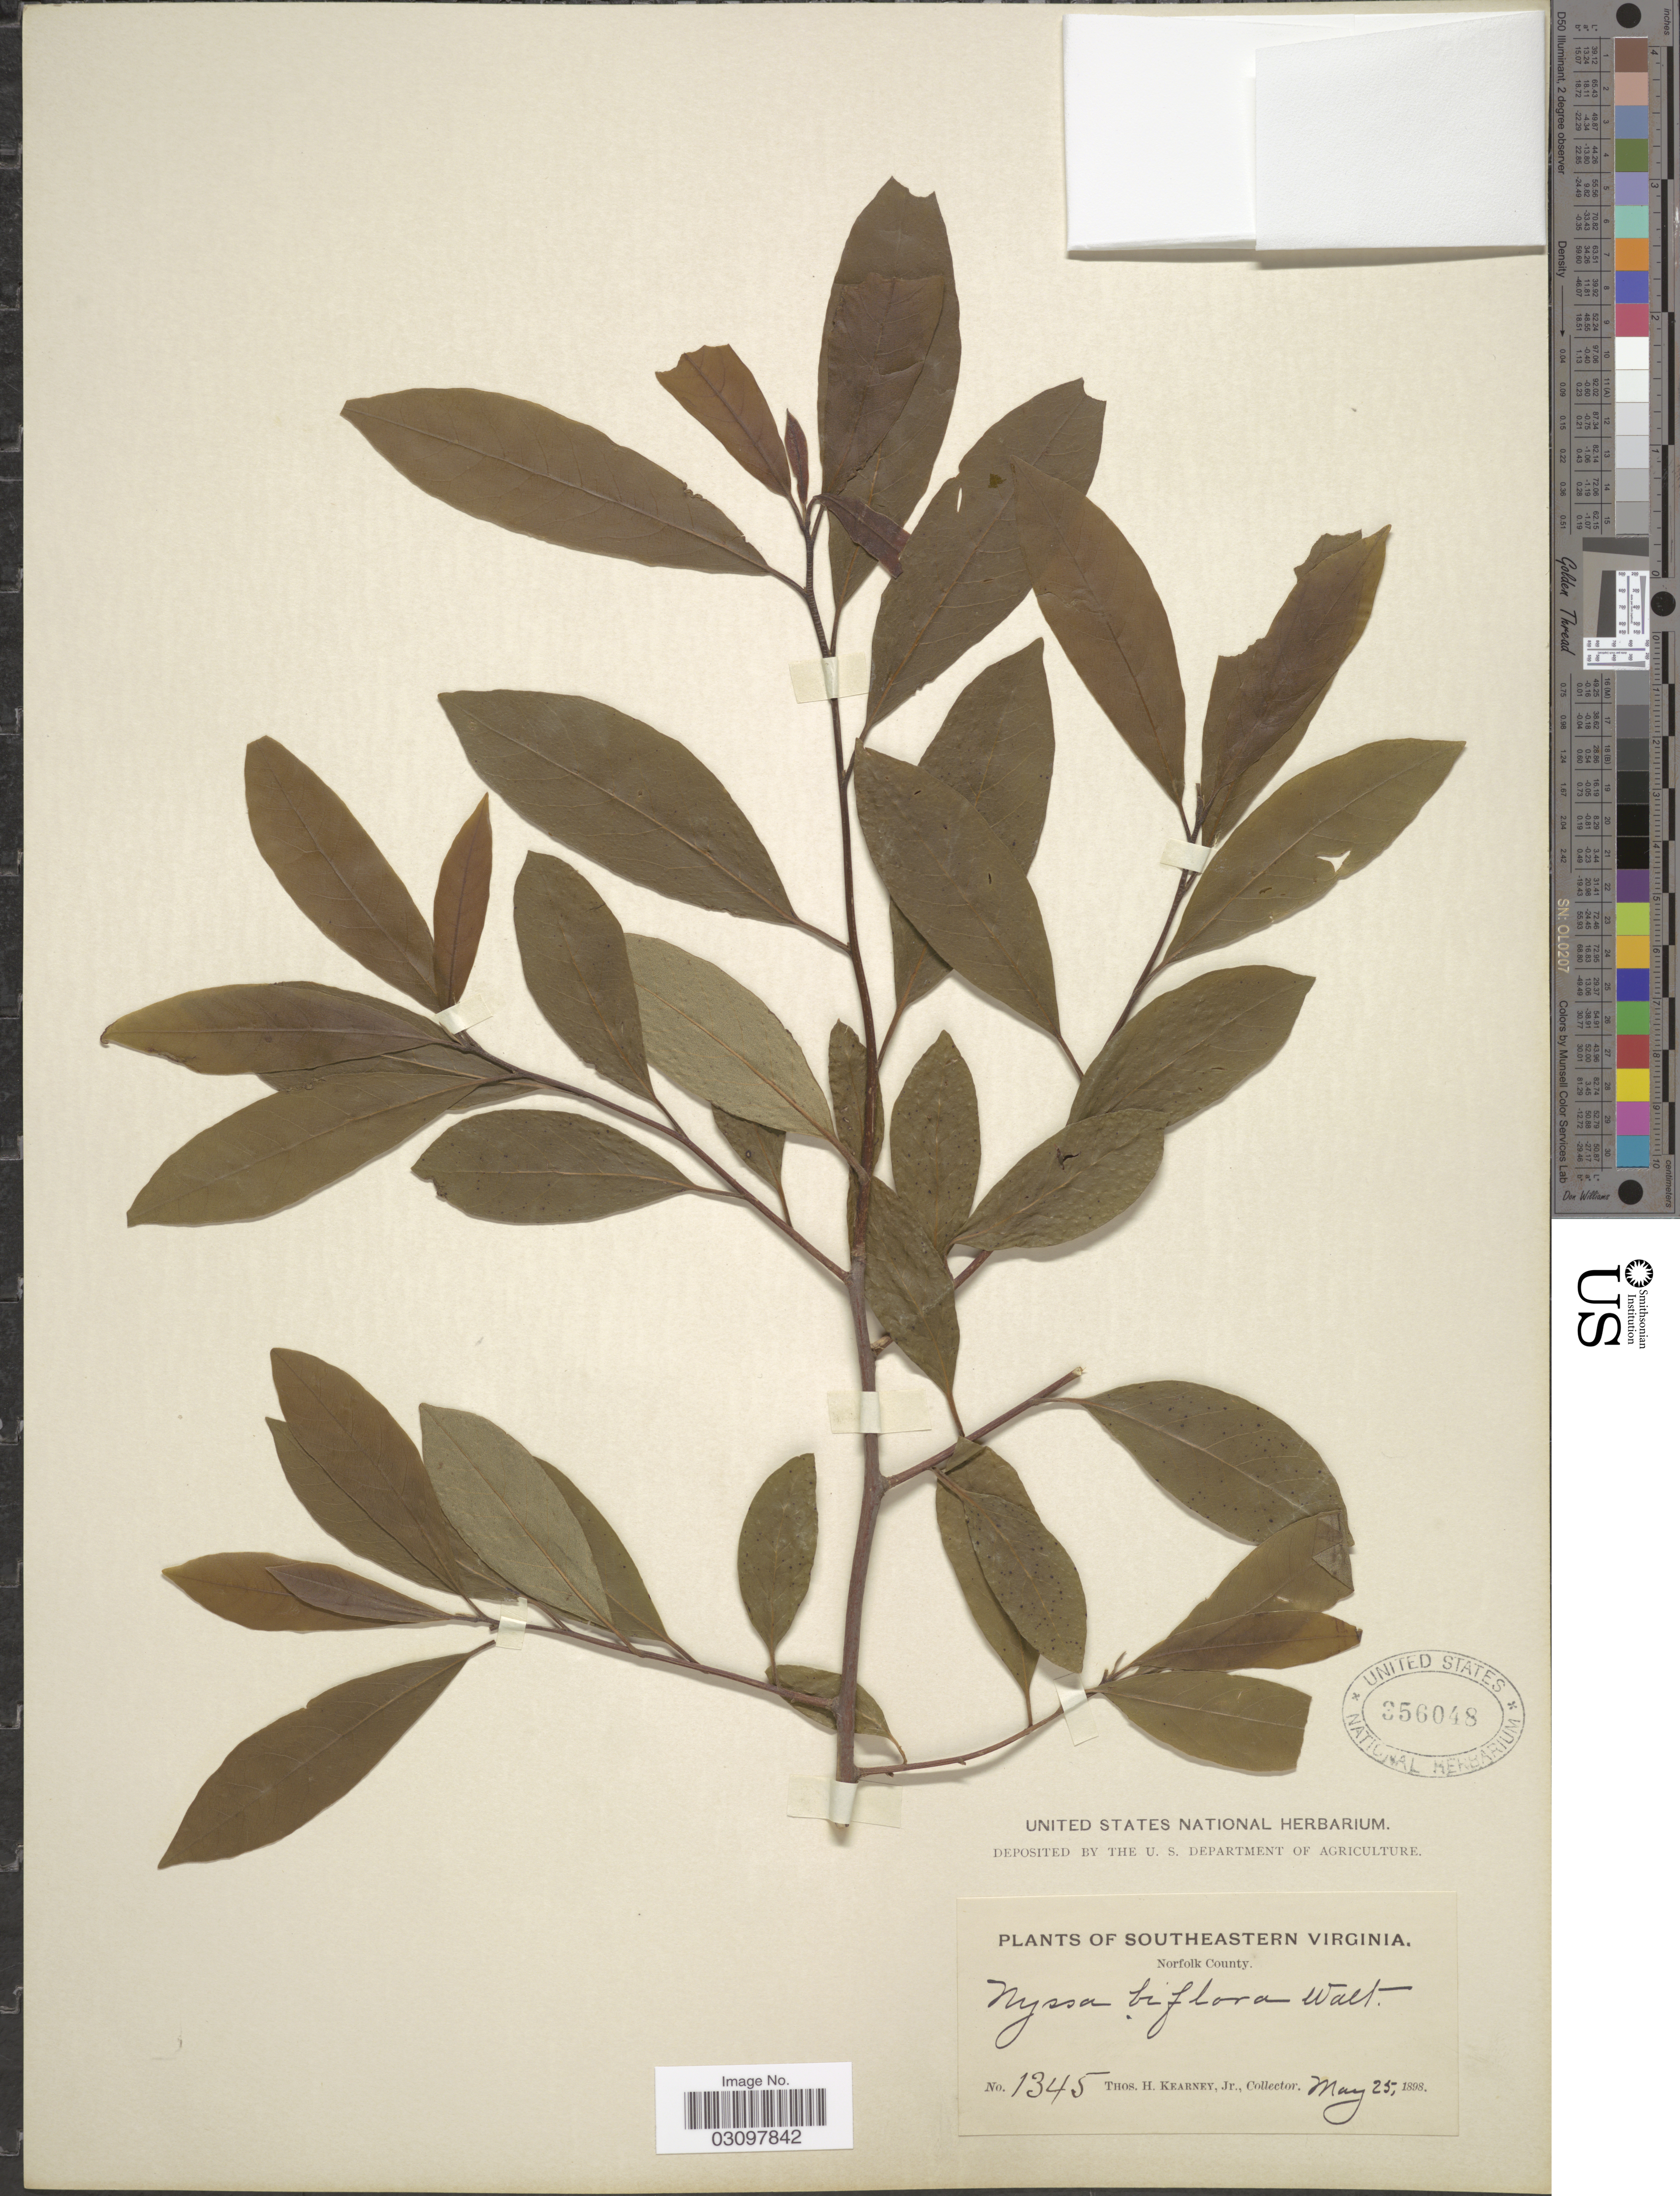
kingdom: Plantae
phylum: Tracheophyta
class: Magnoliopsida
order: Cornales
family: Nyssaceae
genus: Nyssa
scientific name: Nyssa biflora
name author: Walter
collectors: T. H. Kearney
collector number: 1345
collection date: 1898-05-25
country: United States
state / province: Virginia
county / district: City of Norfolk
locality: Southeastern Virginia. Norfolk County.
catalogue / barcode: US 356048